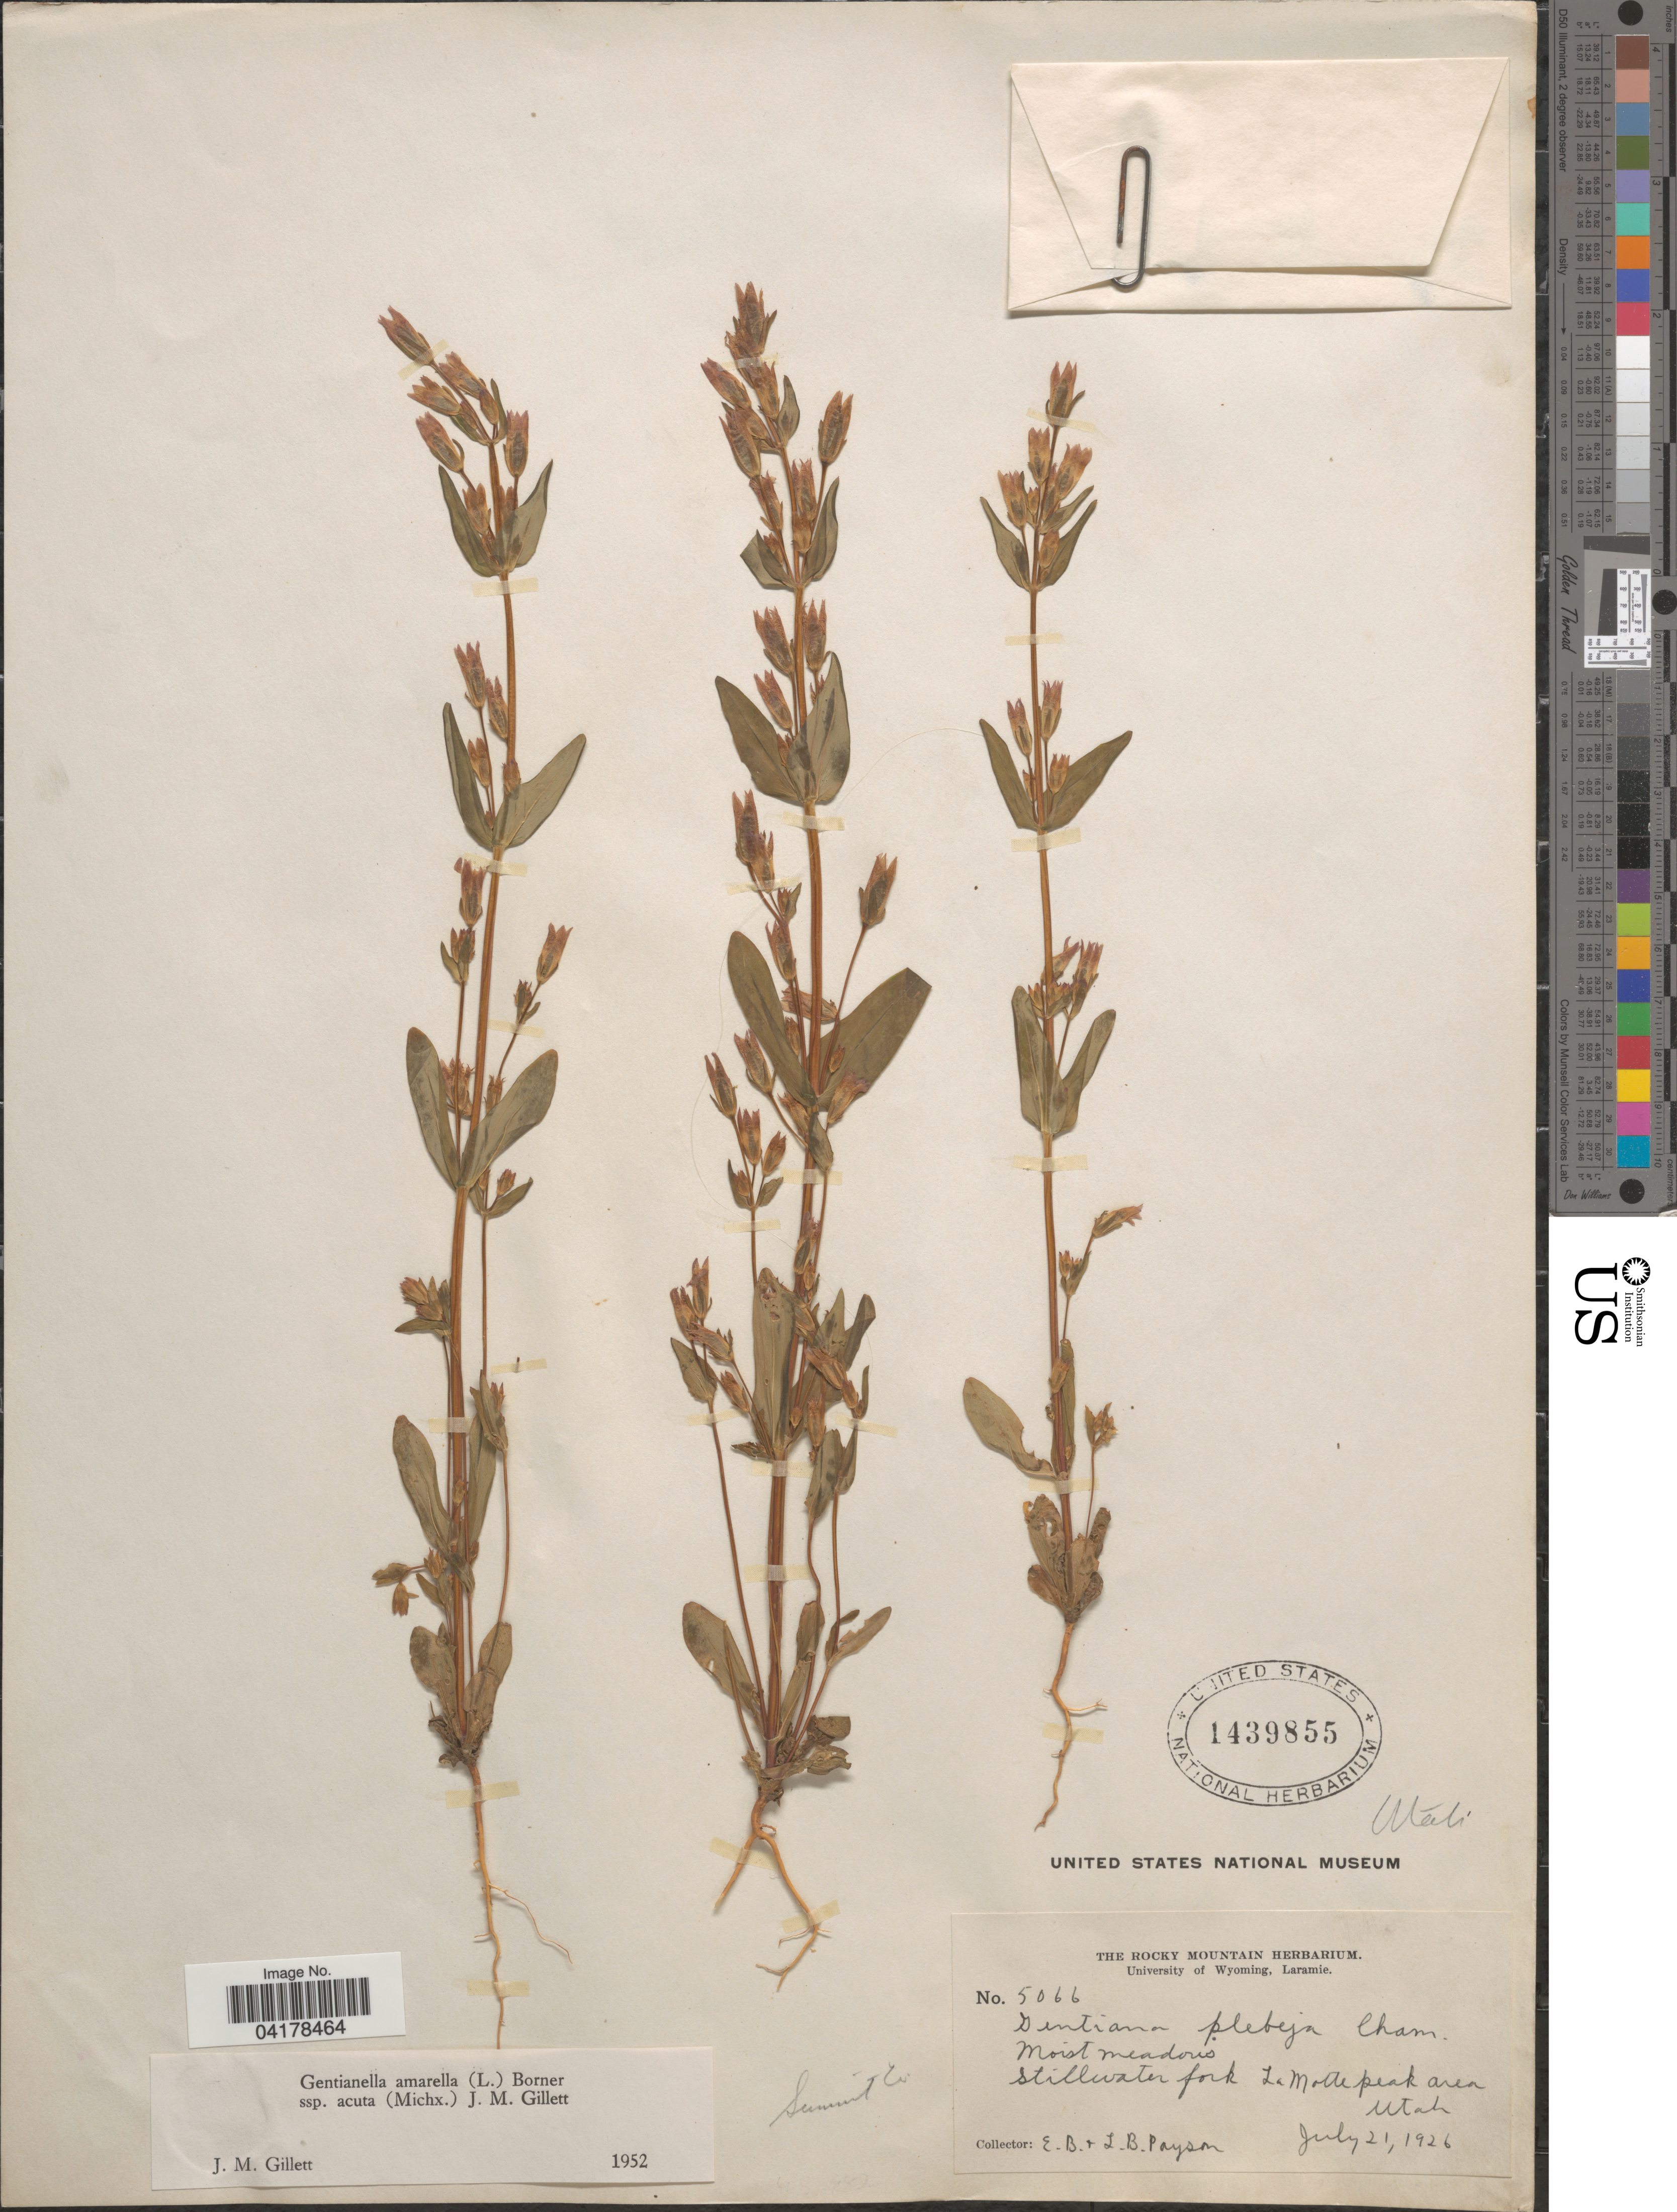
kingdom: Plantae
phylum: Tracheophyta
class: Magnoliopsida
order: Gentianales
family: Gentianaceae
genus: Gentianella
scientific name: Gentianella amarella subsp. acuta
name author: (Michx.) J.M. Gillett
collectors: E. B. Payson & L. Payson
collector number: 5066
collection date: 1926-07-21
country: United States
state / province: Utah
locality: Summit Co. Stillwater fork La Molle peak area.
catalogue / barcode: US 1439855